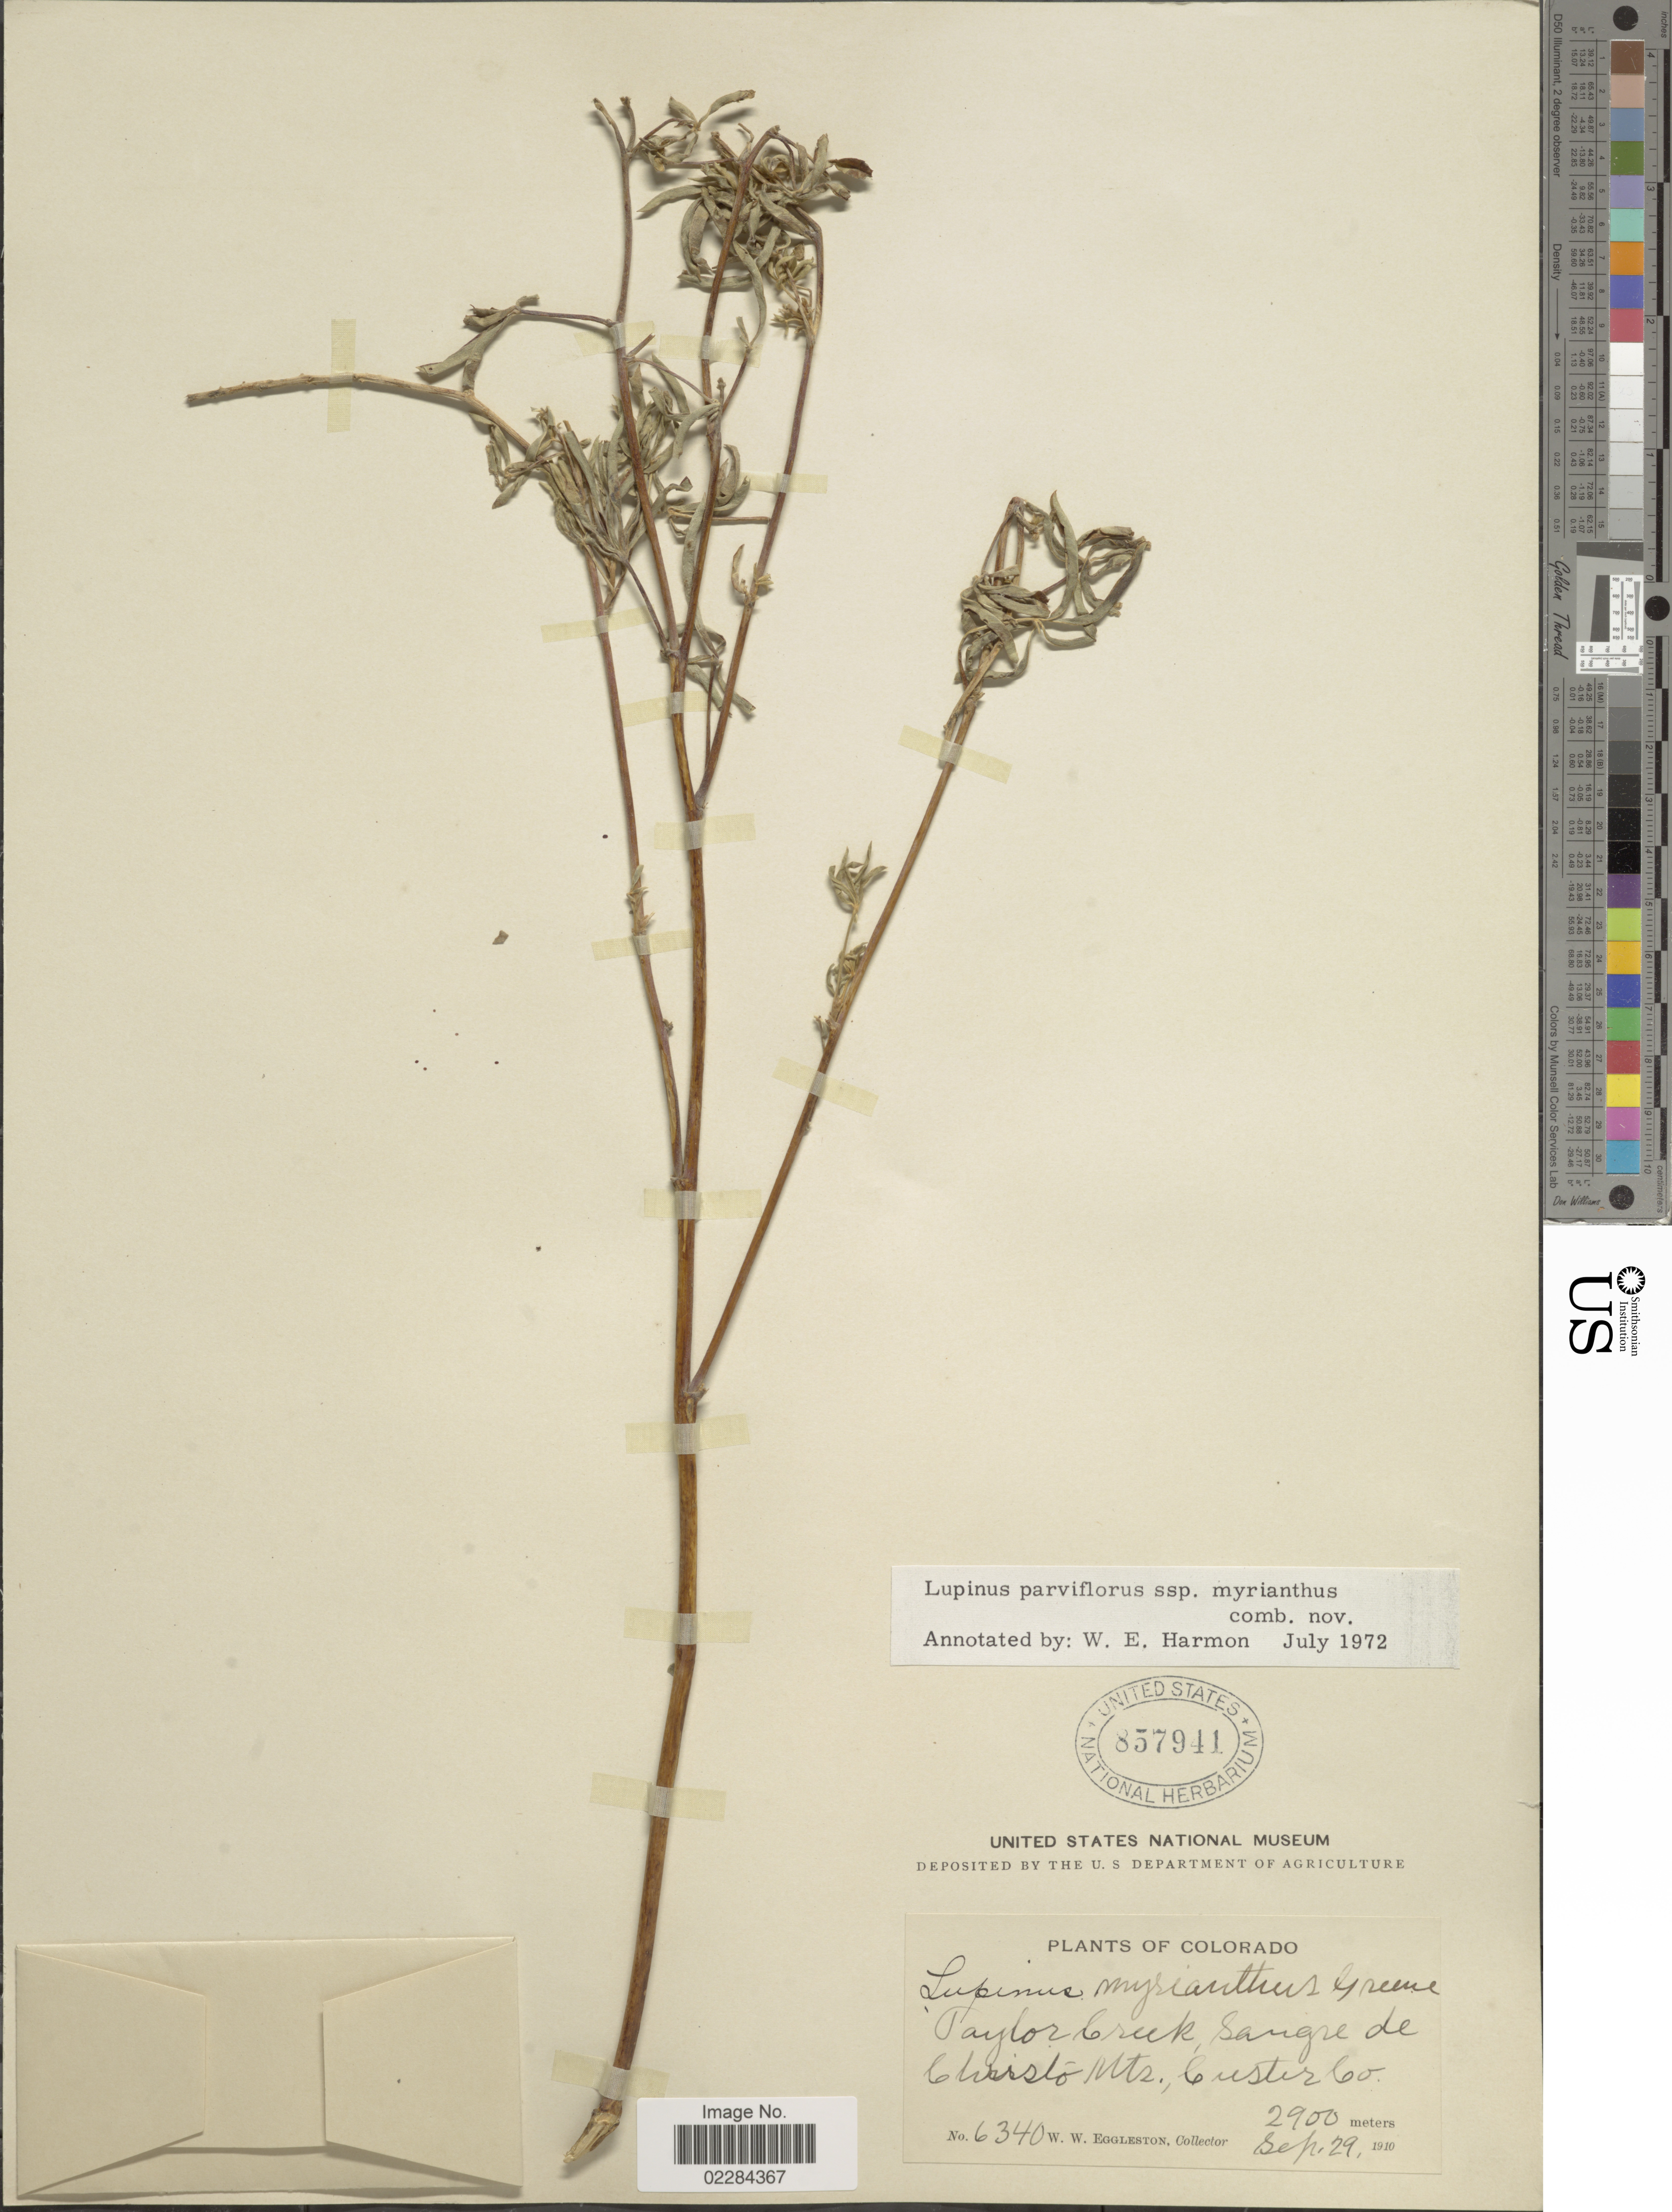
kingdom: Plantae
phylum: Tracheophyta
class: Magnoliopsida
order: Fabales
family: Fabaceae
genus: Lupinus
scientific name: Lupinus argenteus var. myrianthus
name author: (Greene) Isley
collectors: W. W. Eggleston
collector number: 6340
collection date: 1910-09-29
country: United States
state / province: Colorado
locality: Taylor Creek, Sangre de Christo Mts., Custer Co.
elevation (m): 2900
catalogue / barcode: US 857941